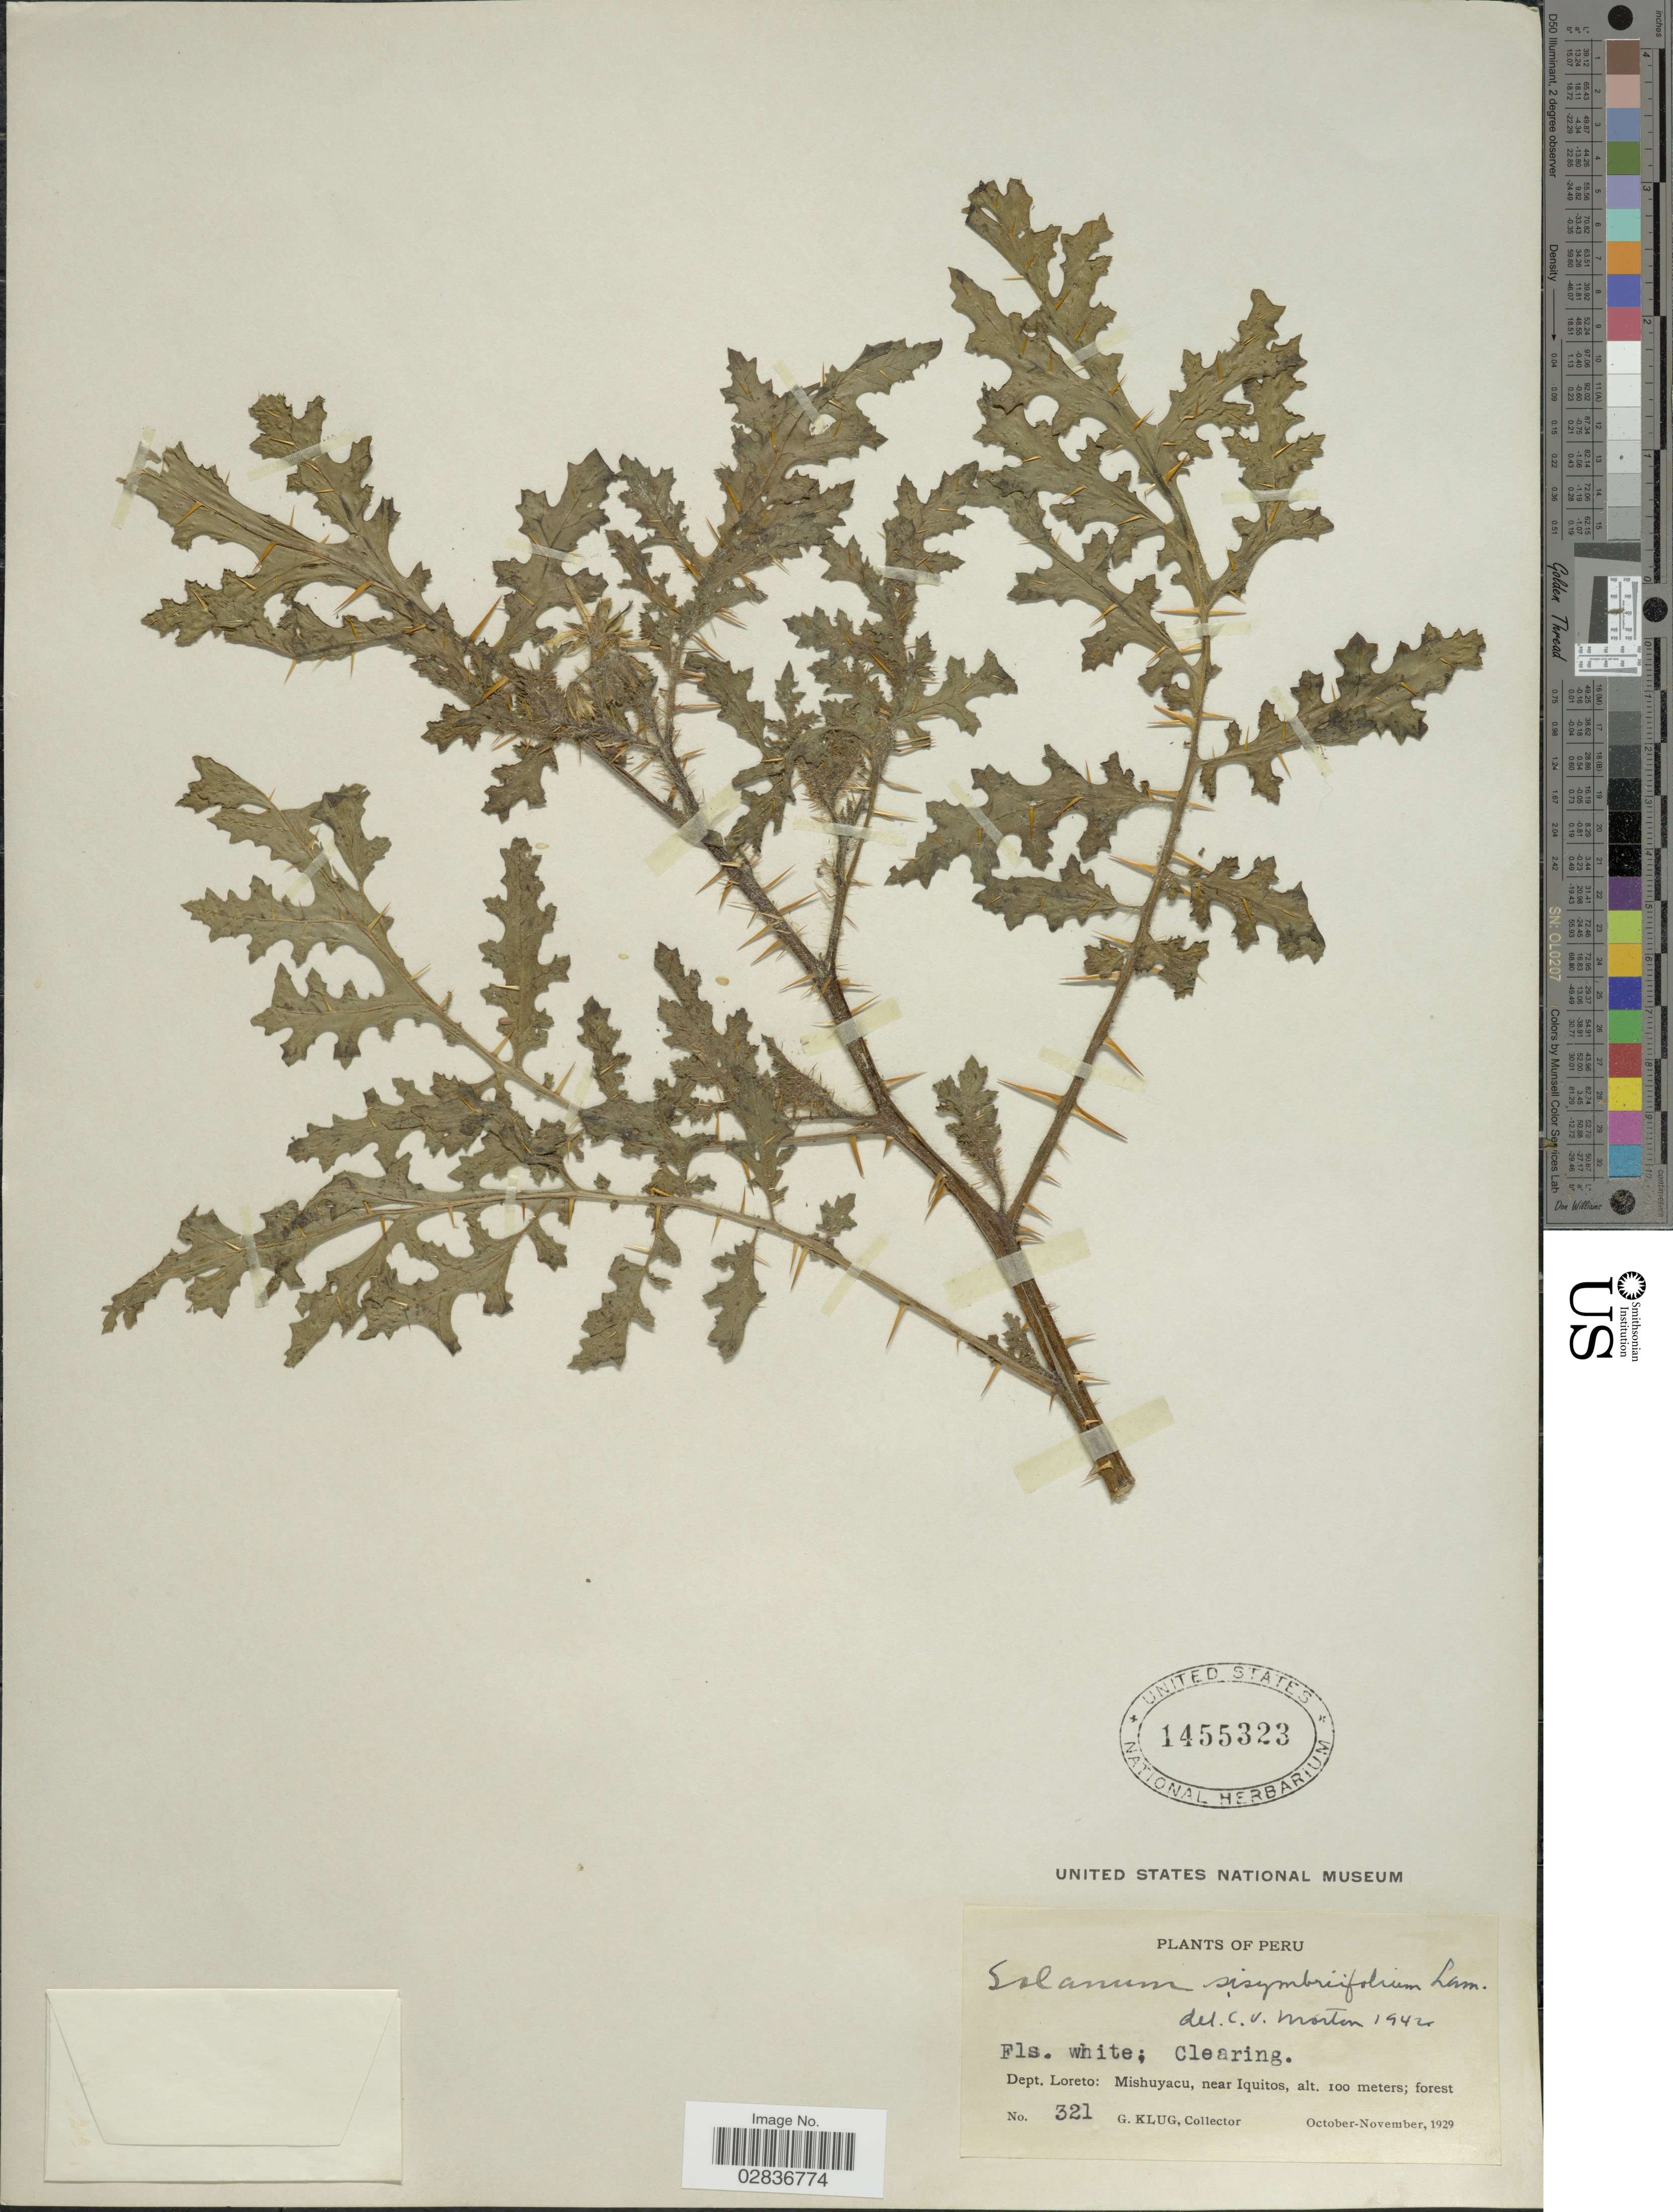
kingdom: Plantae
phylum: Tracheophyta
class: Magnoliopsida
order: Solanales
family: Solanaceae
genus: Solanum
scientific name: Solanum sisymbriifolium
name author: Lam.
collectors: G. Klug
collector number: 321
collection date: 1929-10/1929-11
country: Peru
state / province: Loreto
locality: Dept. Loreto: Mishuyacu, near Iquitos.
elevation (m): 100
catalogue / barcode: US 1455323